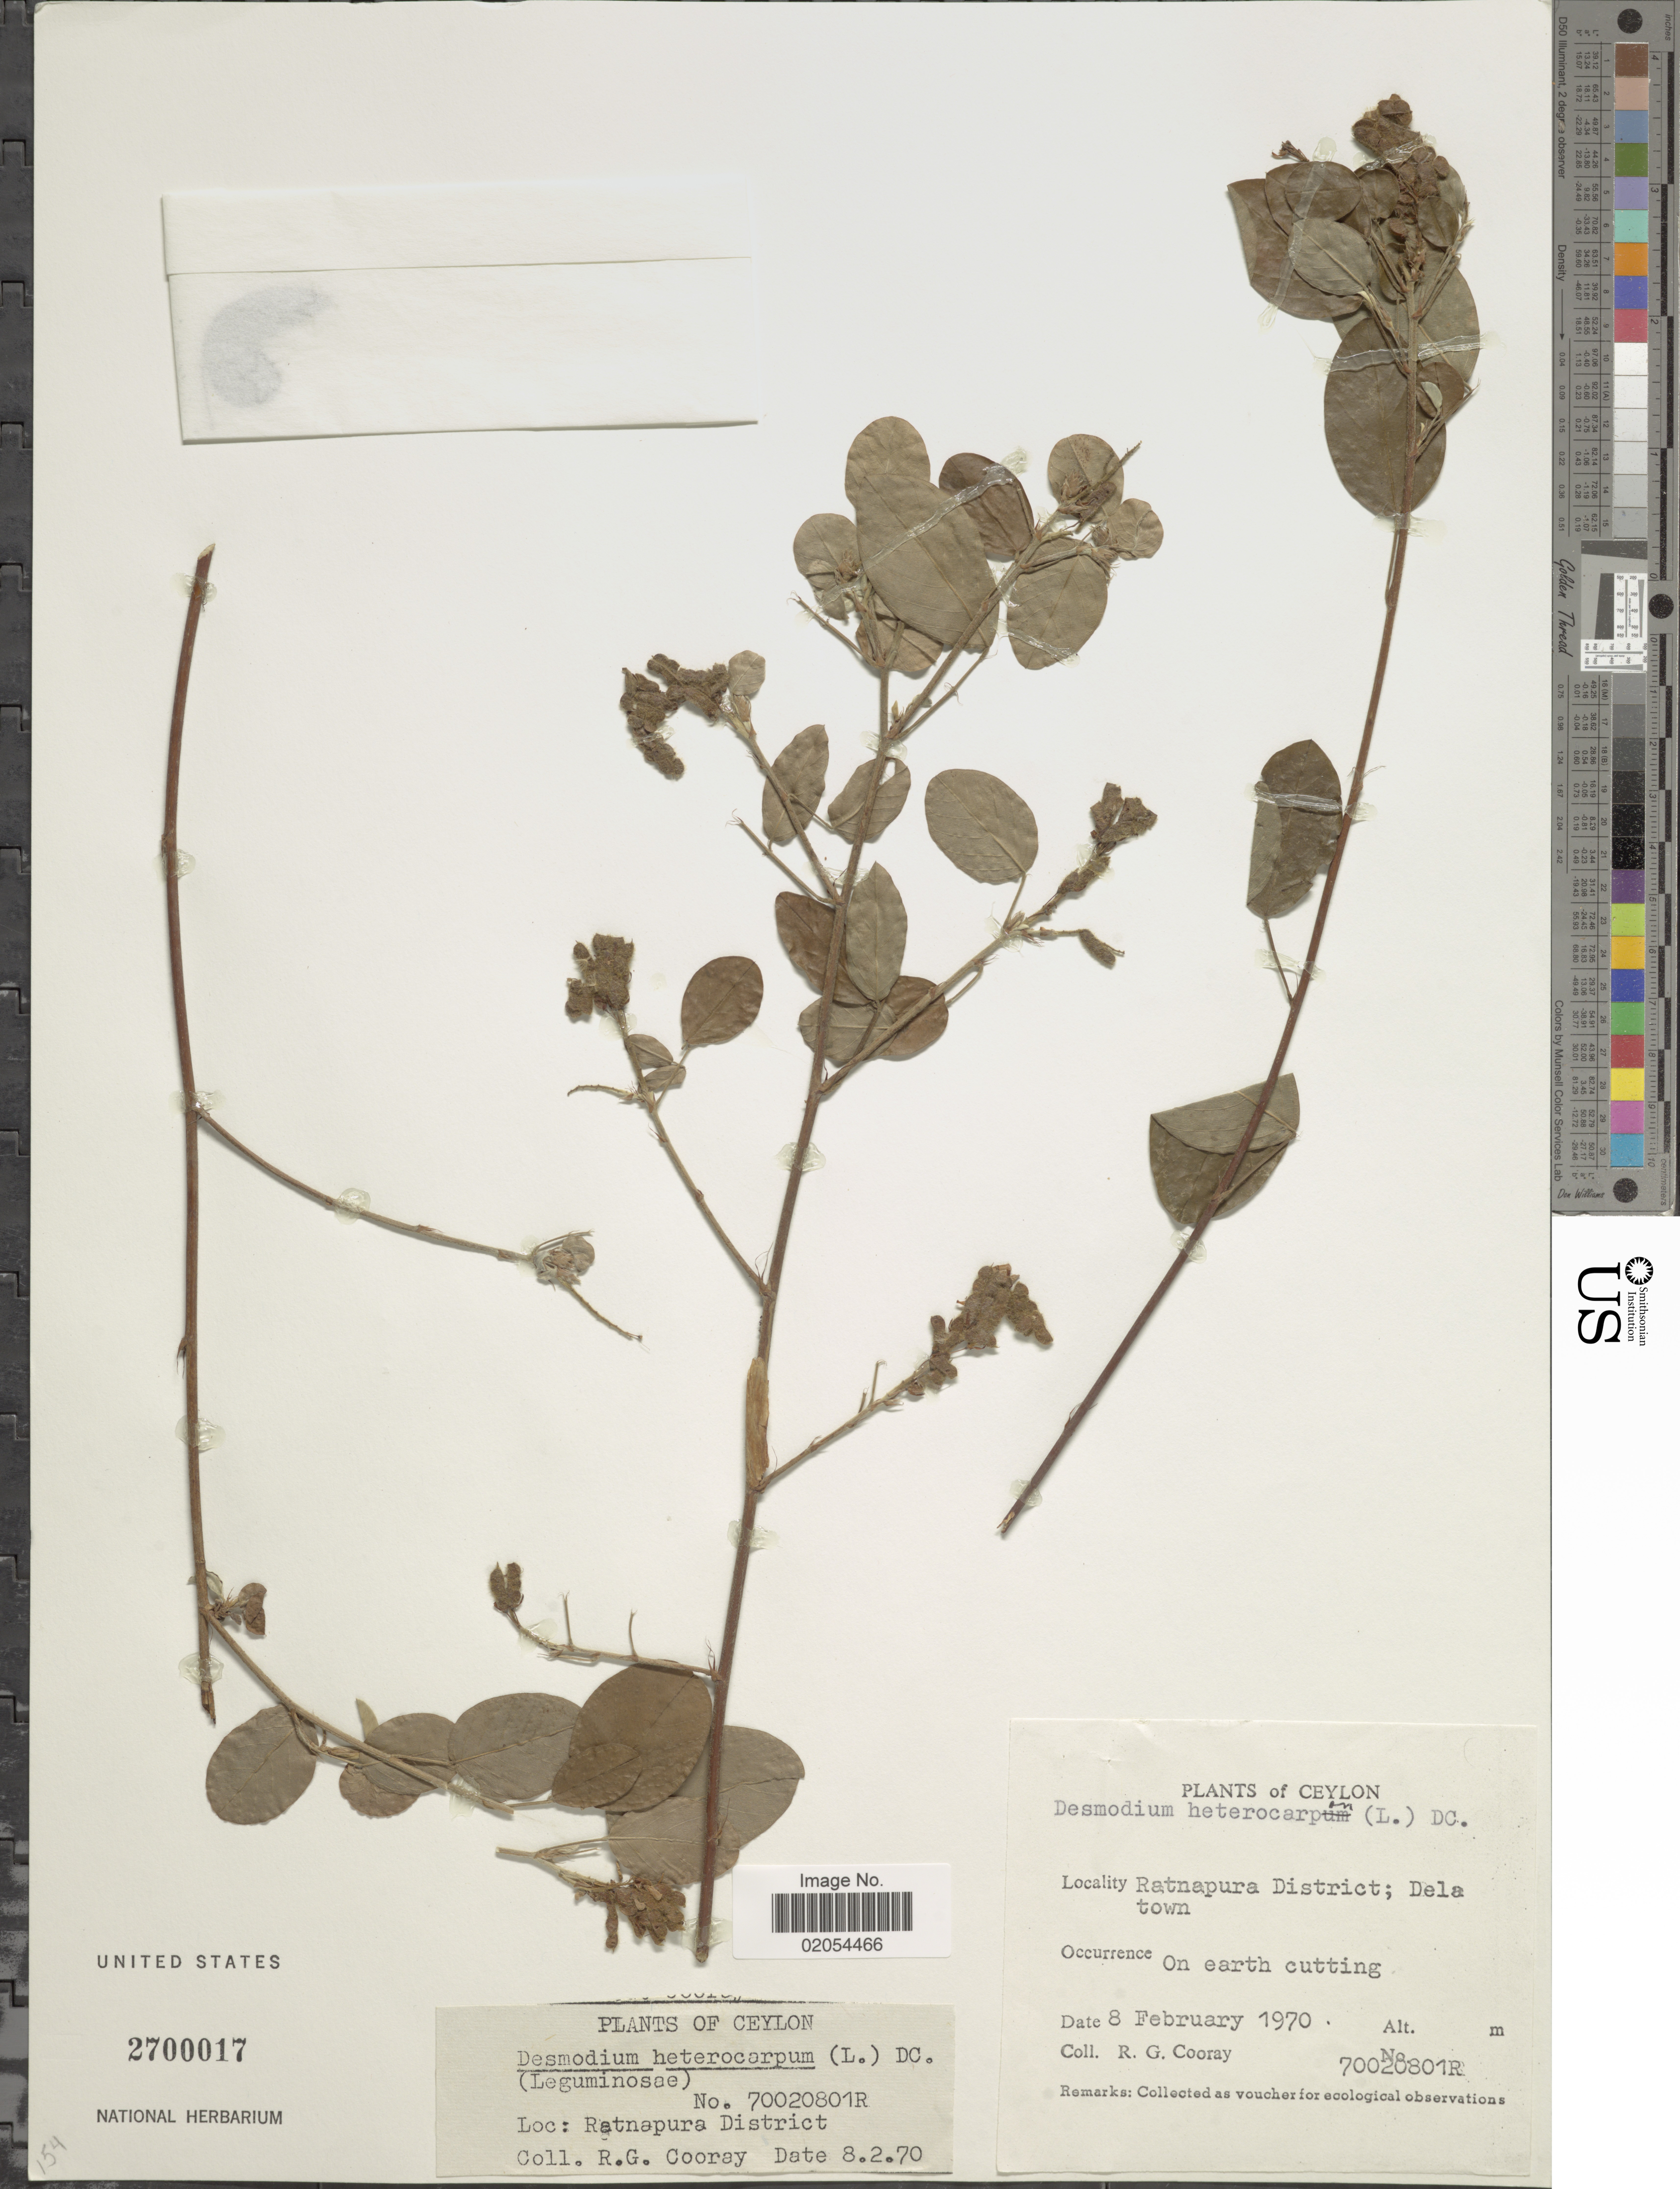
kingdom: Plantae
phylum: Tracheophyta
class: Magnoliopsida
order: Fabales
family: Fabaceae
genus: Grona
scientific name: Grona heterocarpos subsp. heterocarpos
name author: (L.) H. Ohashi & K. Ohashi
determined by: Strong, Mark T., (BOT), Smithsonian Institution - National Museum of Natural History (UNITED STATES)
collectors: R. Cooray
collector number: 70020801R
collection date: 1970-02-08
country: Sri Lanka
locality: Ceylon, Ratnapura District, Dela town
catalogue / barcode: US 2700017